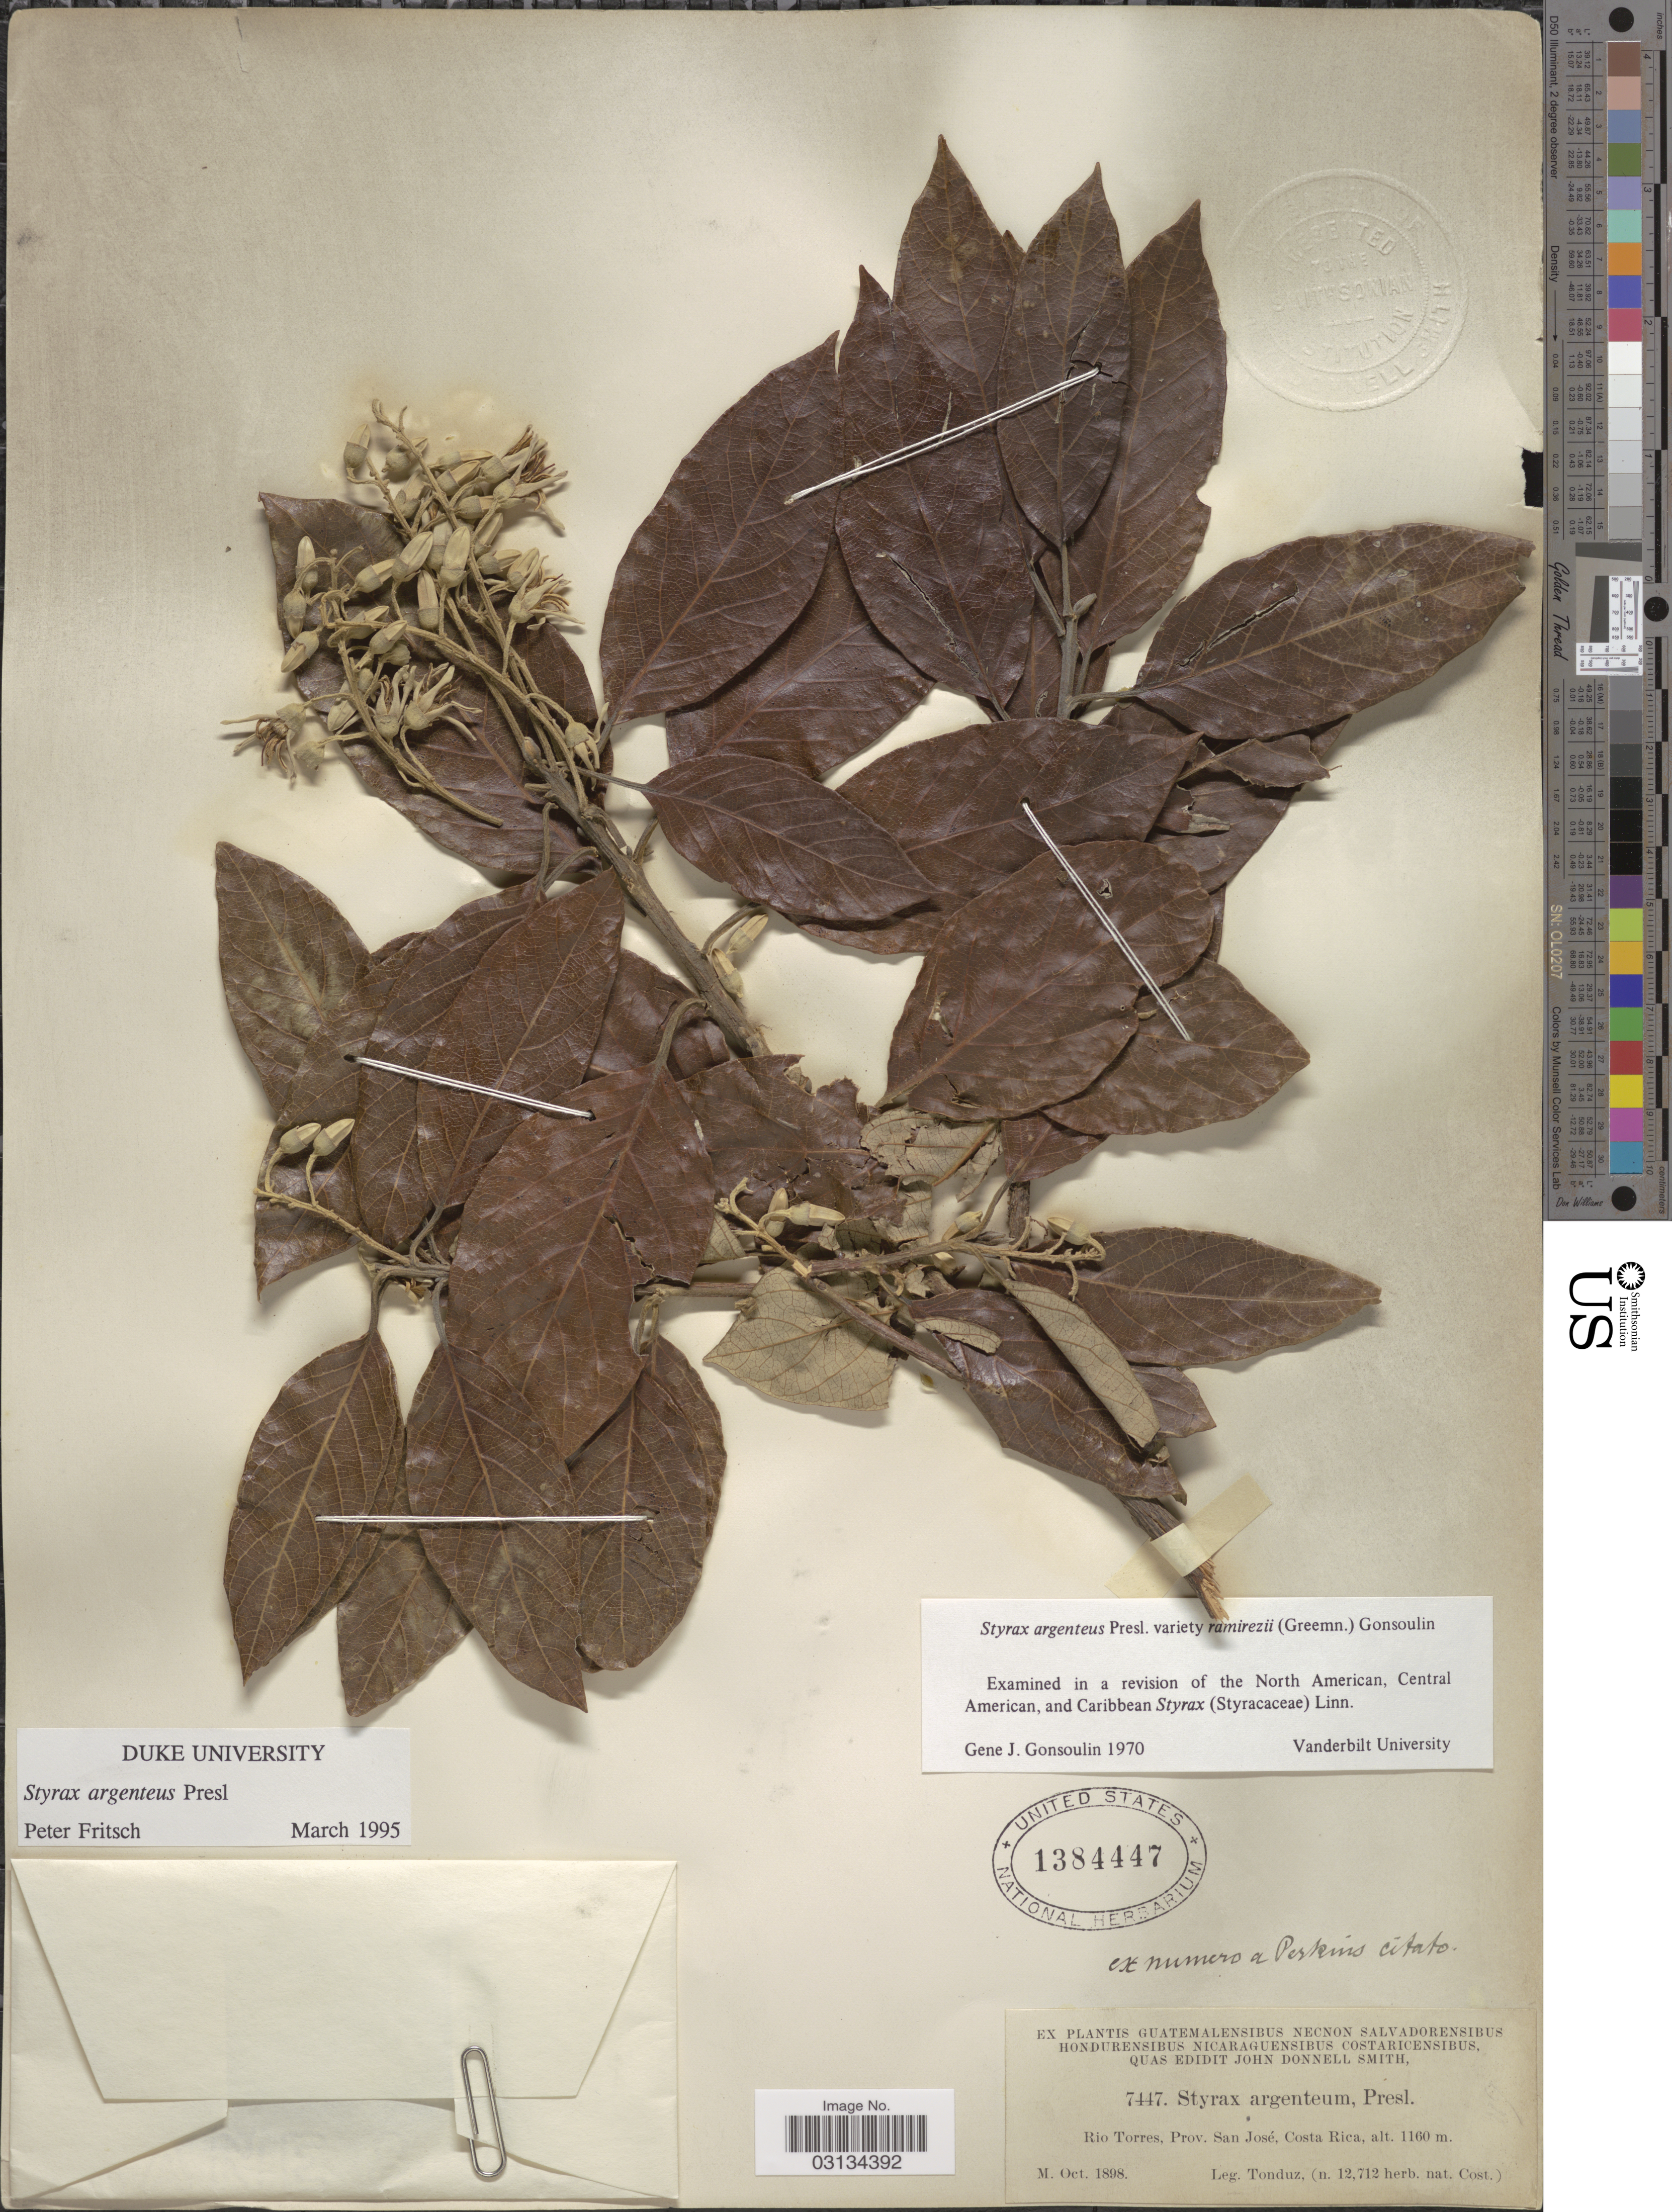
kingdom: Plantae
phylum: Tracheophyta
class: Magnoliopsida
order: Ericales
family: Styracaceae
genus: Styrax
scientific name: Styrax argenteus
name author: C. Presl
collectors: Tonduz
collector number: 7447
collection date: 1898-10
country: Costa Rica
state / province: San José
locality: Rio Torres, Prov. San José.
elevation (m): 1160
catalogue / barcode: US 1384447